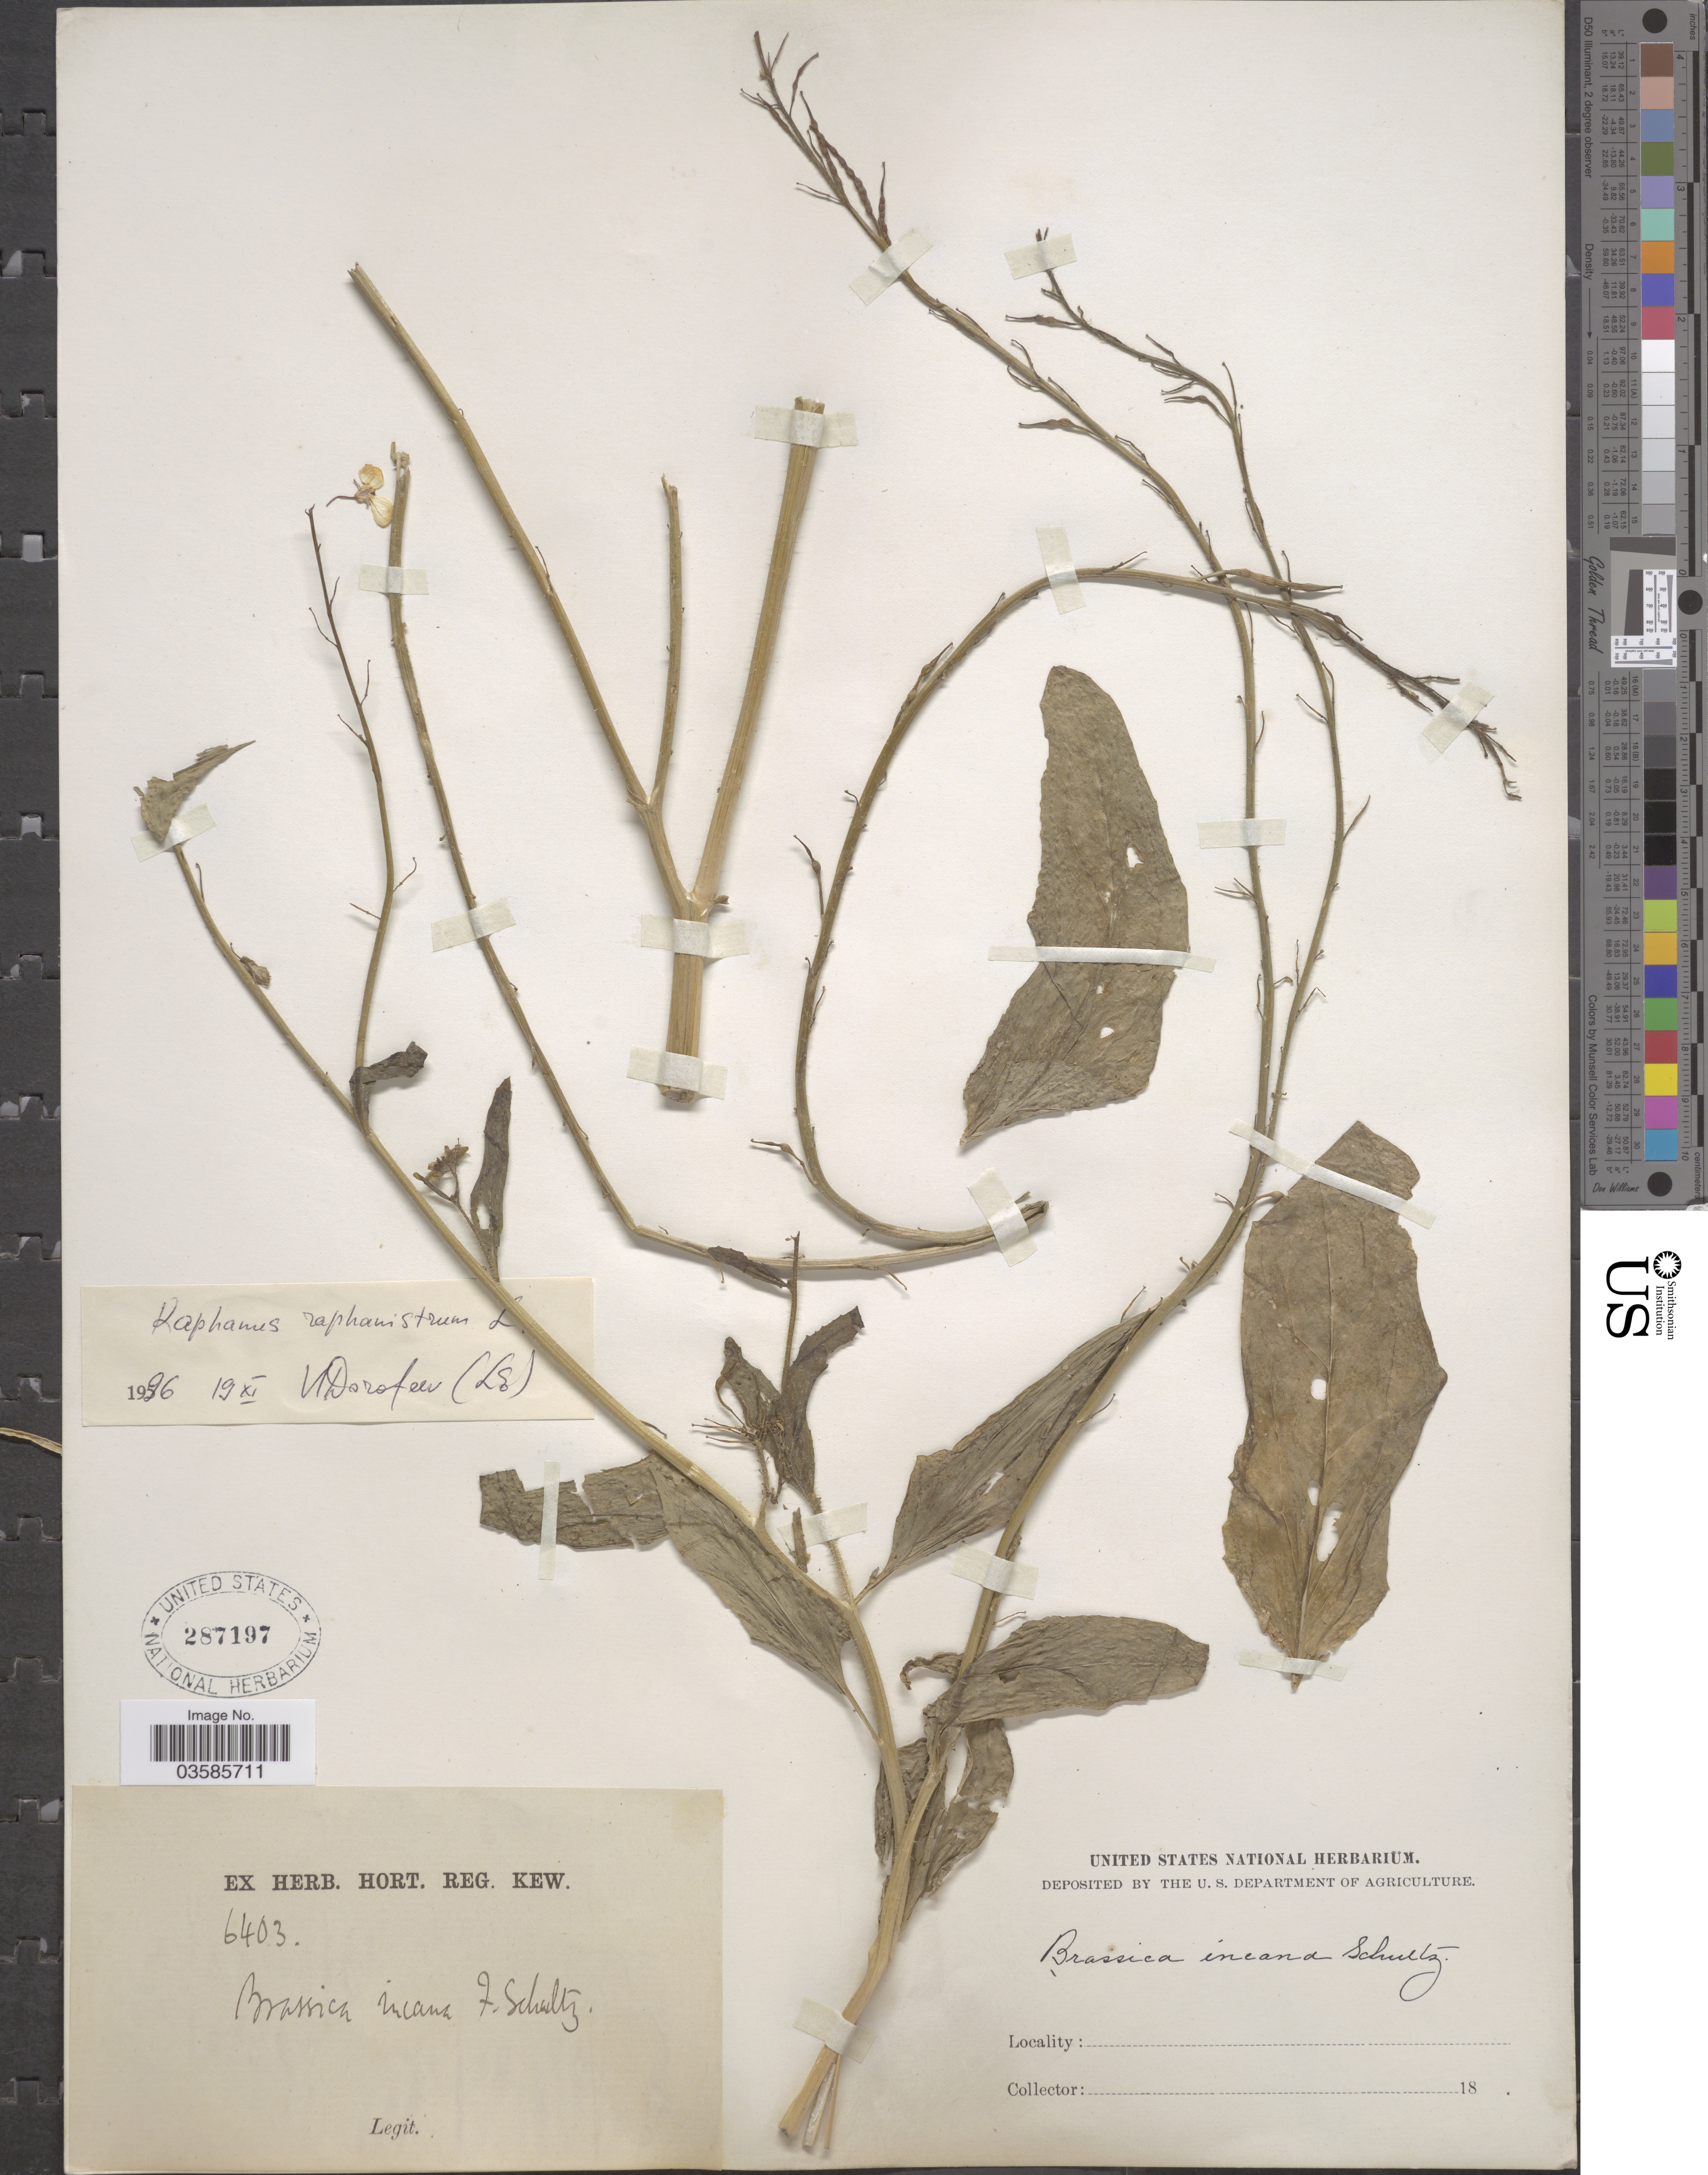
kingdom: Plantae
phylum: Tracheophyta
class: Magnoliopsida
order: Brassicales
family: Brassicaceae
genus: Raphanus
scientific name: Raphanus raphanistrum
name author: L.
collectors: ex herb. Hort. Reg. Kew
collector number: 6403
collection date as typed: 18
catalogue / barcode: US 287197